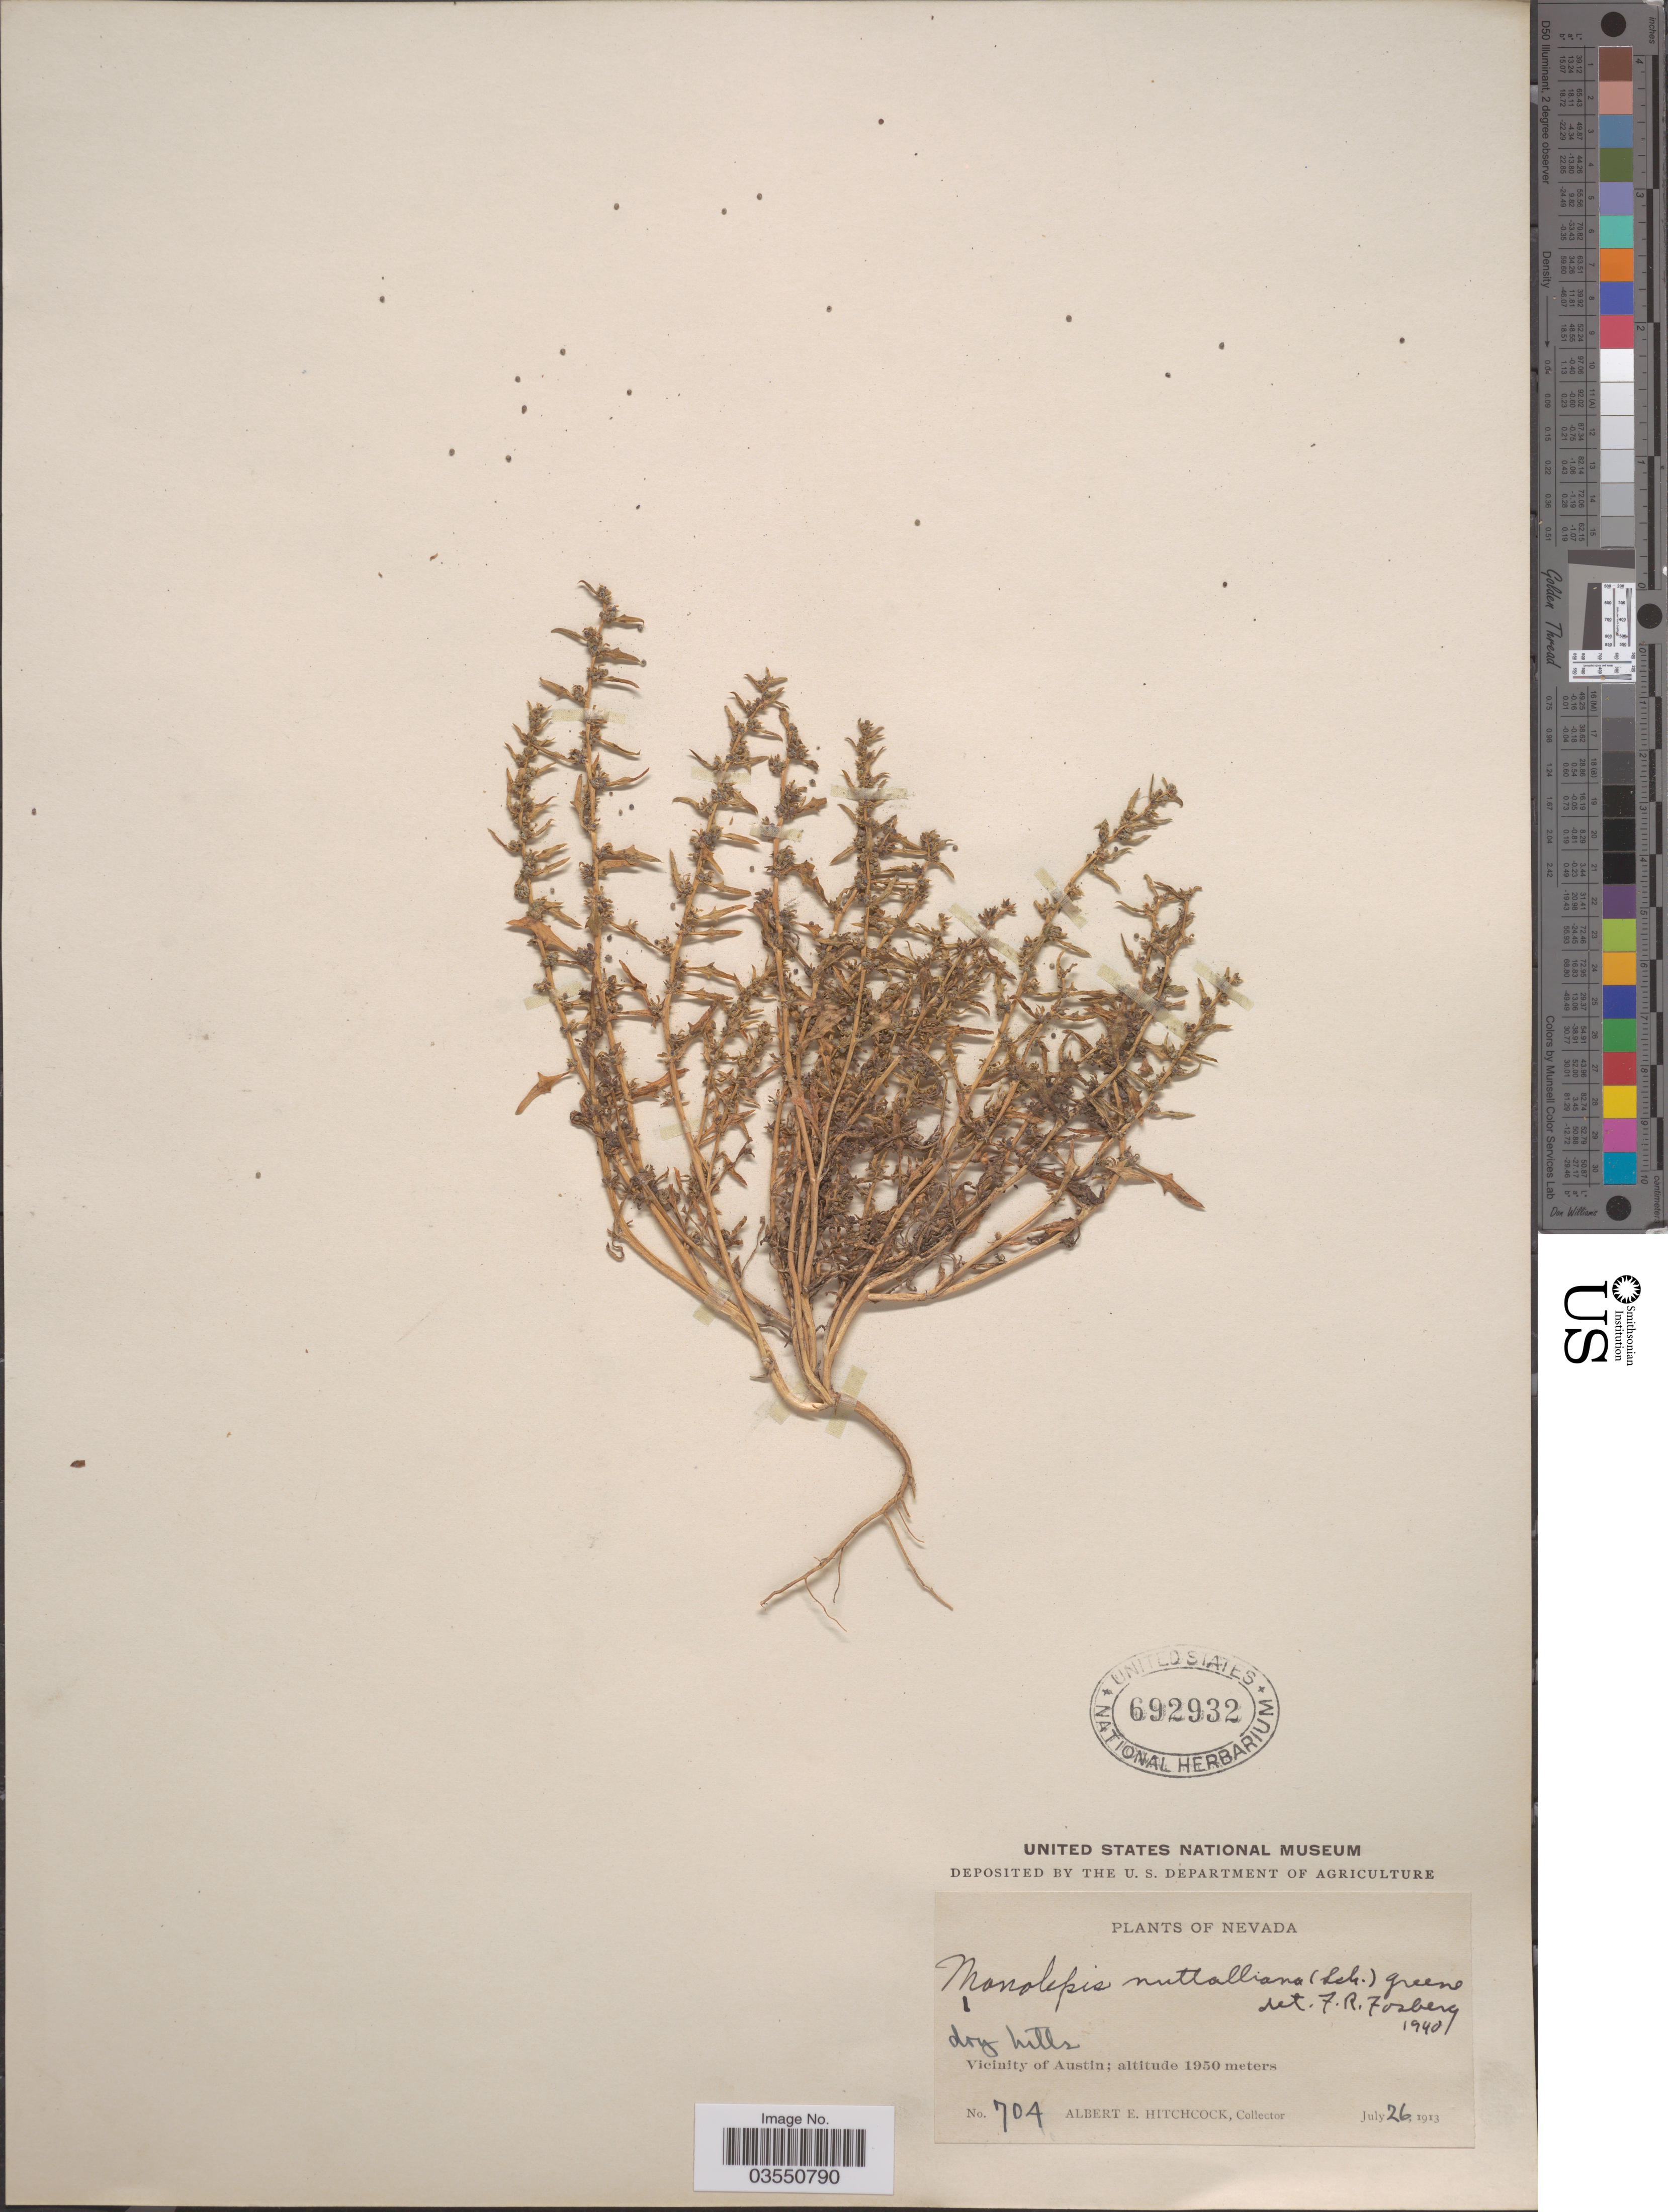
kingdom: Plantae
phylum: Tracheophyta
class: Magnoliopsida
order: Caryophyllales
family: Amaranthaceae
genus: Blitum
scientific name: Blitum nuttallianum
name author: Schult.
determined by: U.S. National Herbarium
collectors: A. Hitchcock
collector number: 704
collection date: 1913-07-26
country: United States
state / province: Nevada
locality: Dry hills. Vicinity of Austin.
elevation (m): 1950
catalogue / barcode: US 692932